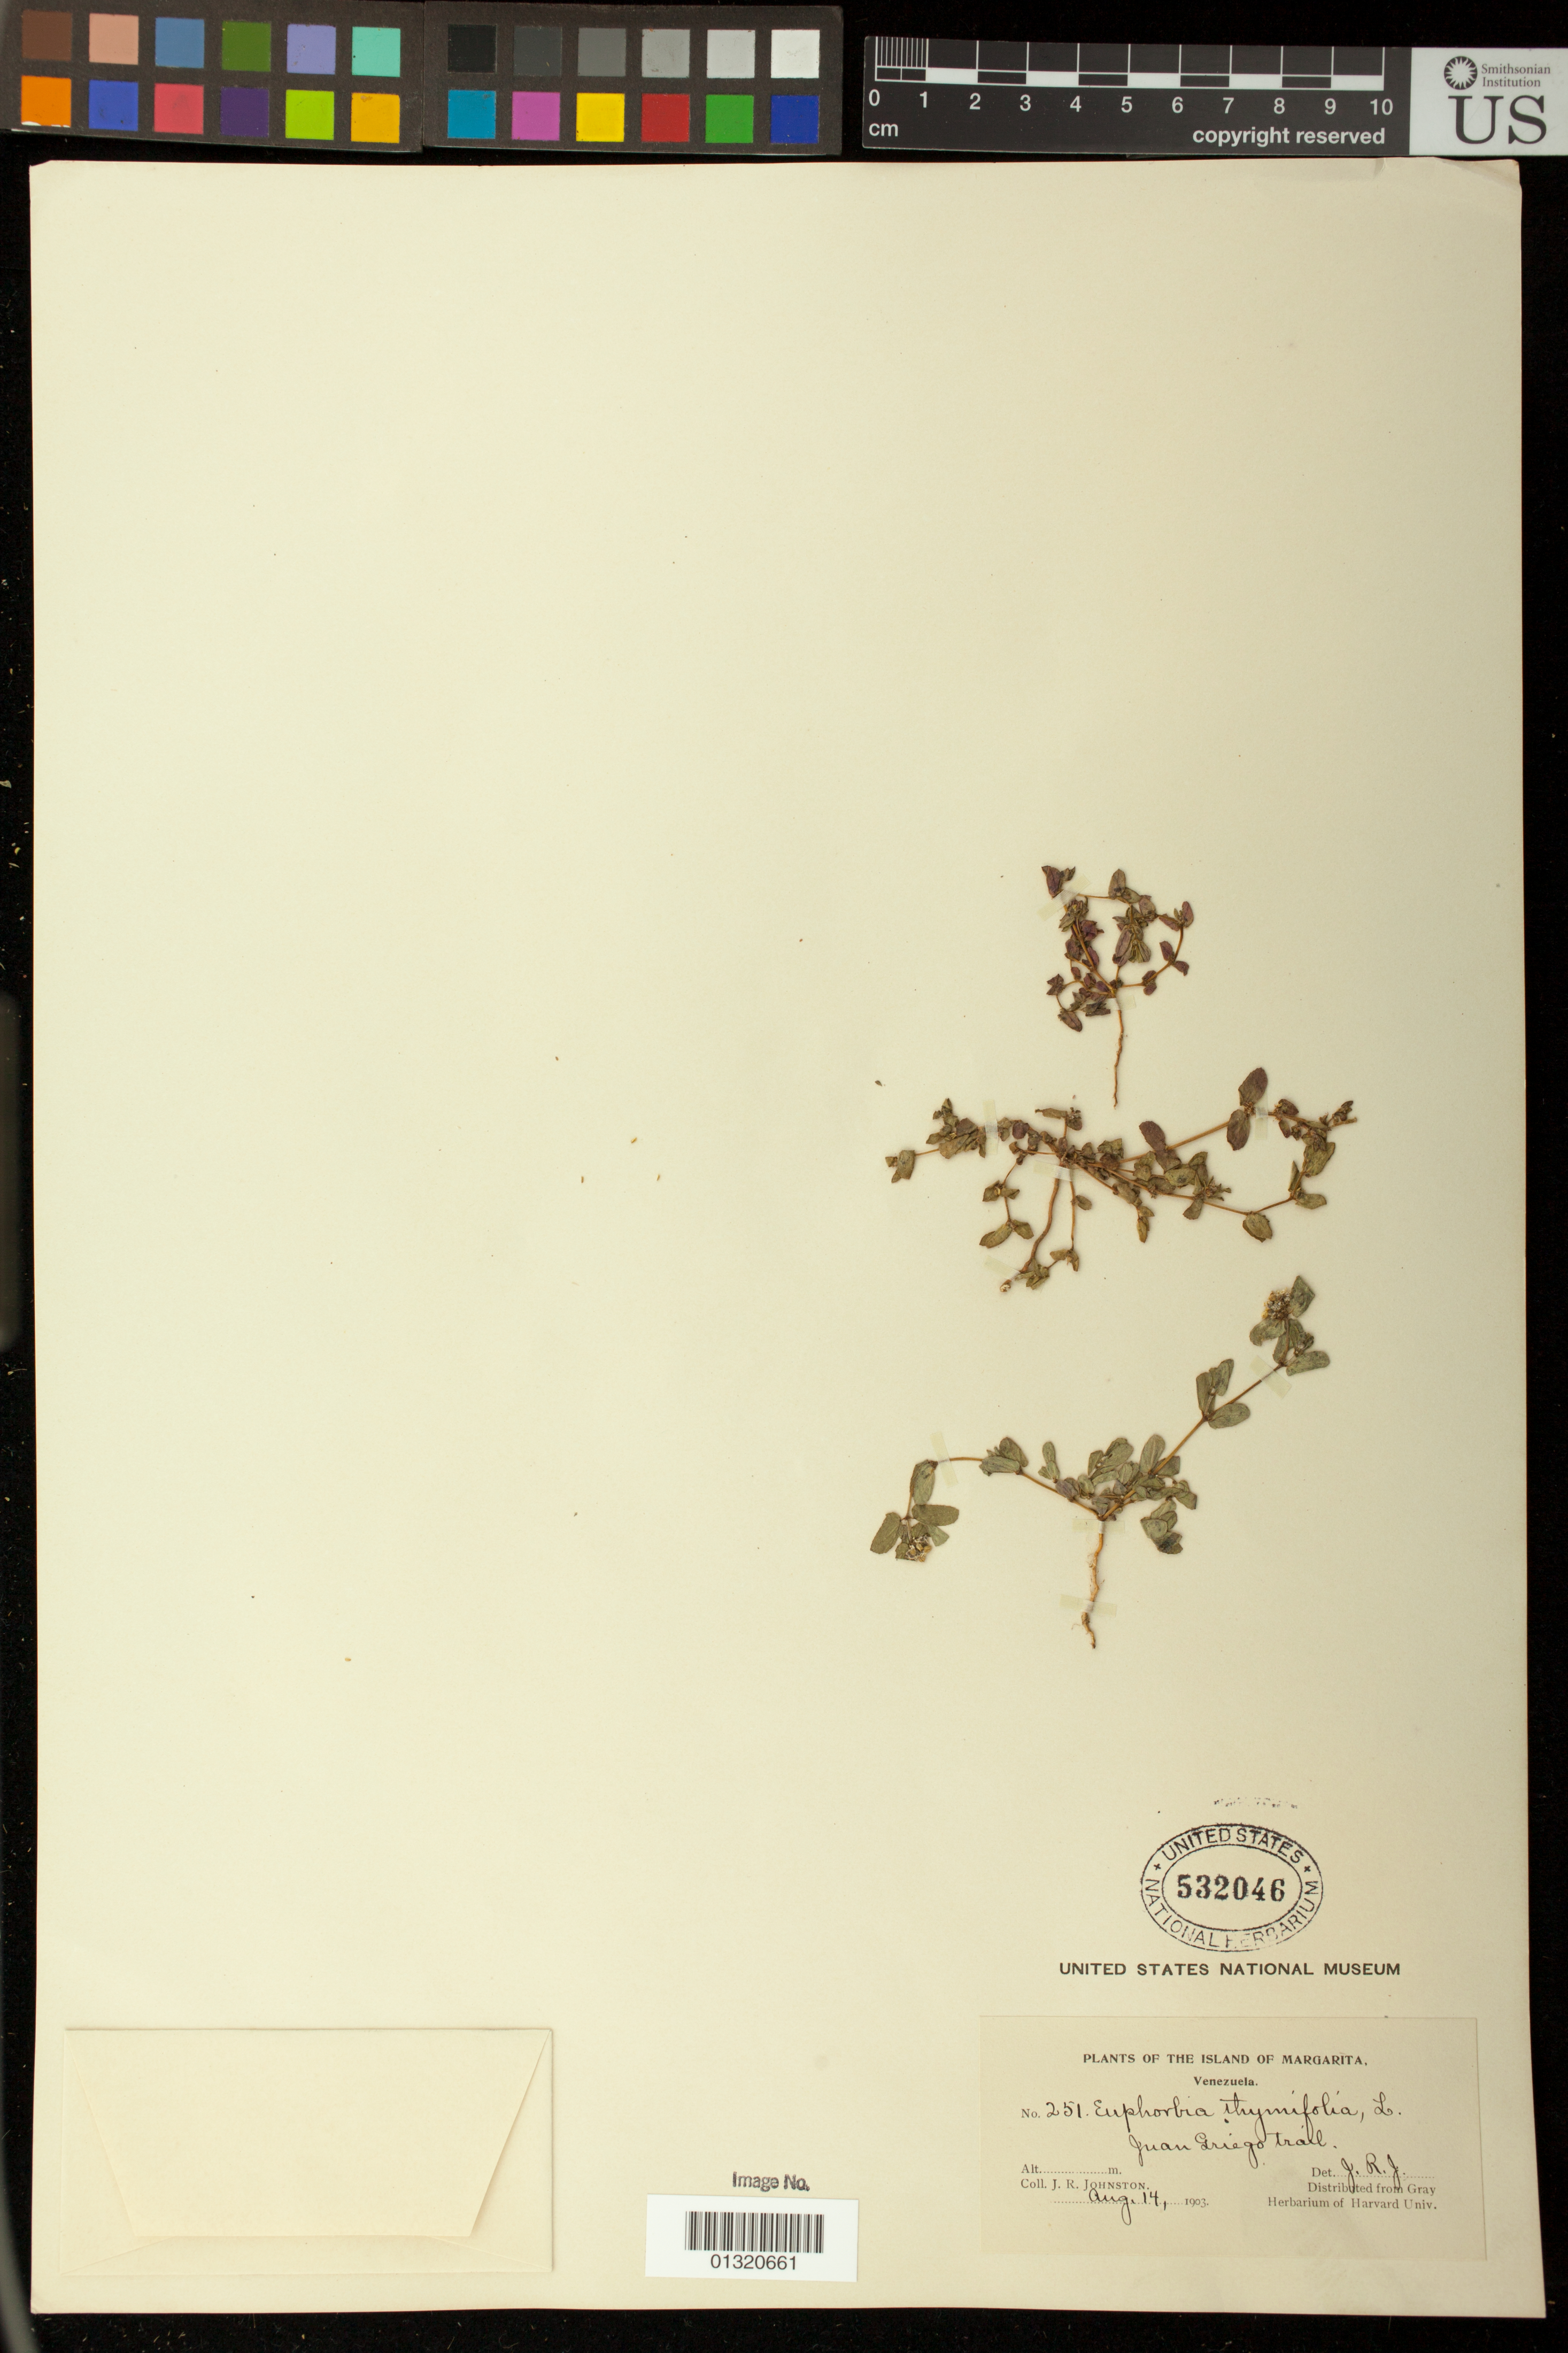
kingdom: Plantae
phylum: Tracheophyta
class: Magnoliopsida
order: Malpighiales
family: Euphorbiaceae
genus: Euphorbia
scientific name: Euphorbia thymifolia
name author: L.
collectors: J. Johnston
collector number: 251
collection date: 1903-08-14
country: Venezuela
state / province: Nueva Esparta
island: Margarita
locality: Island of Margarita.; Juan Griego trail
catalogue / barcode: US 532046